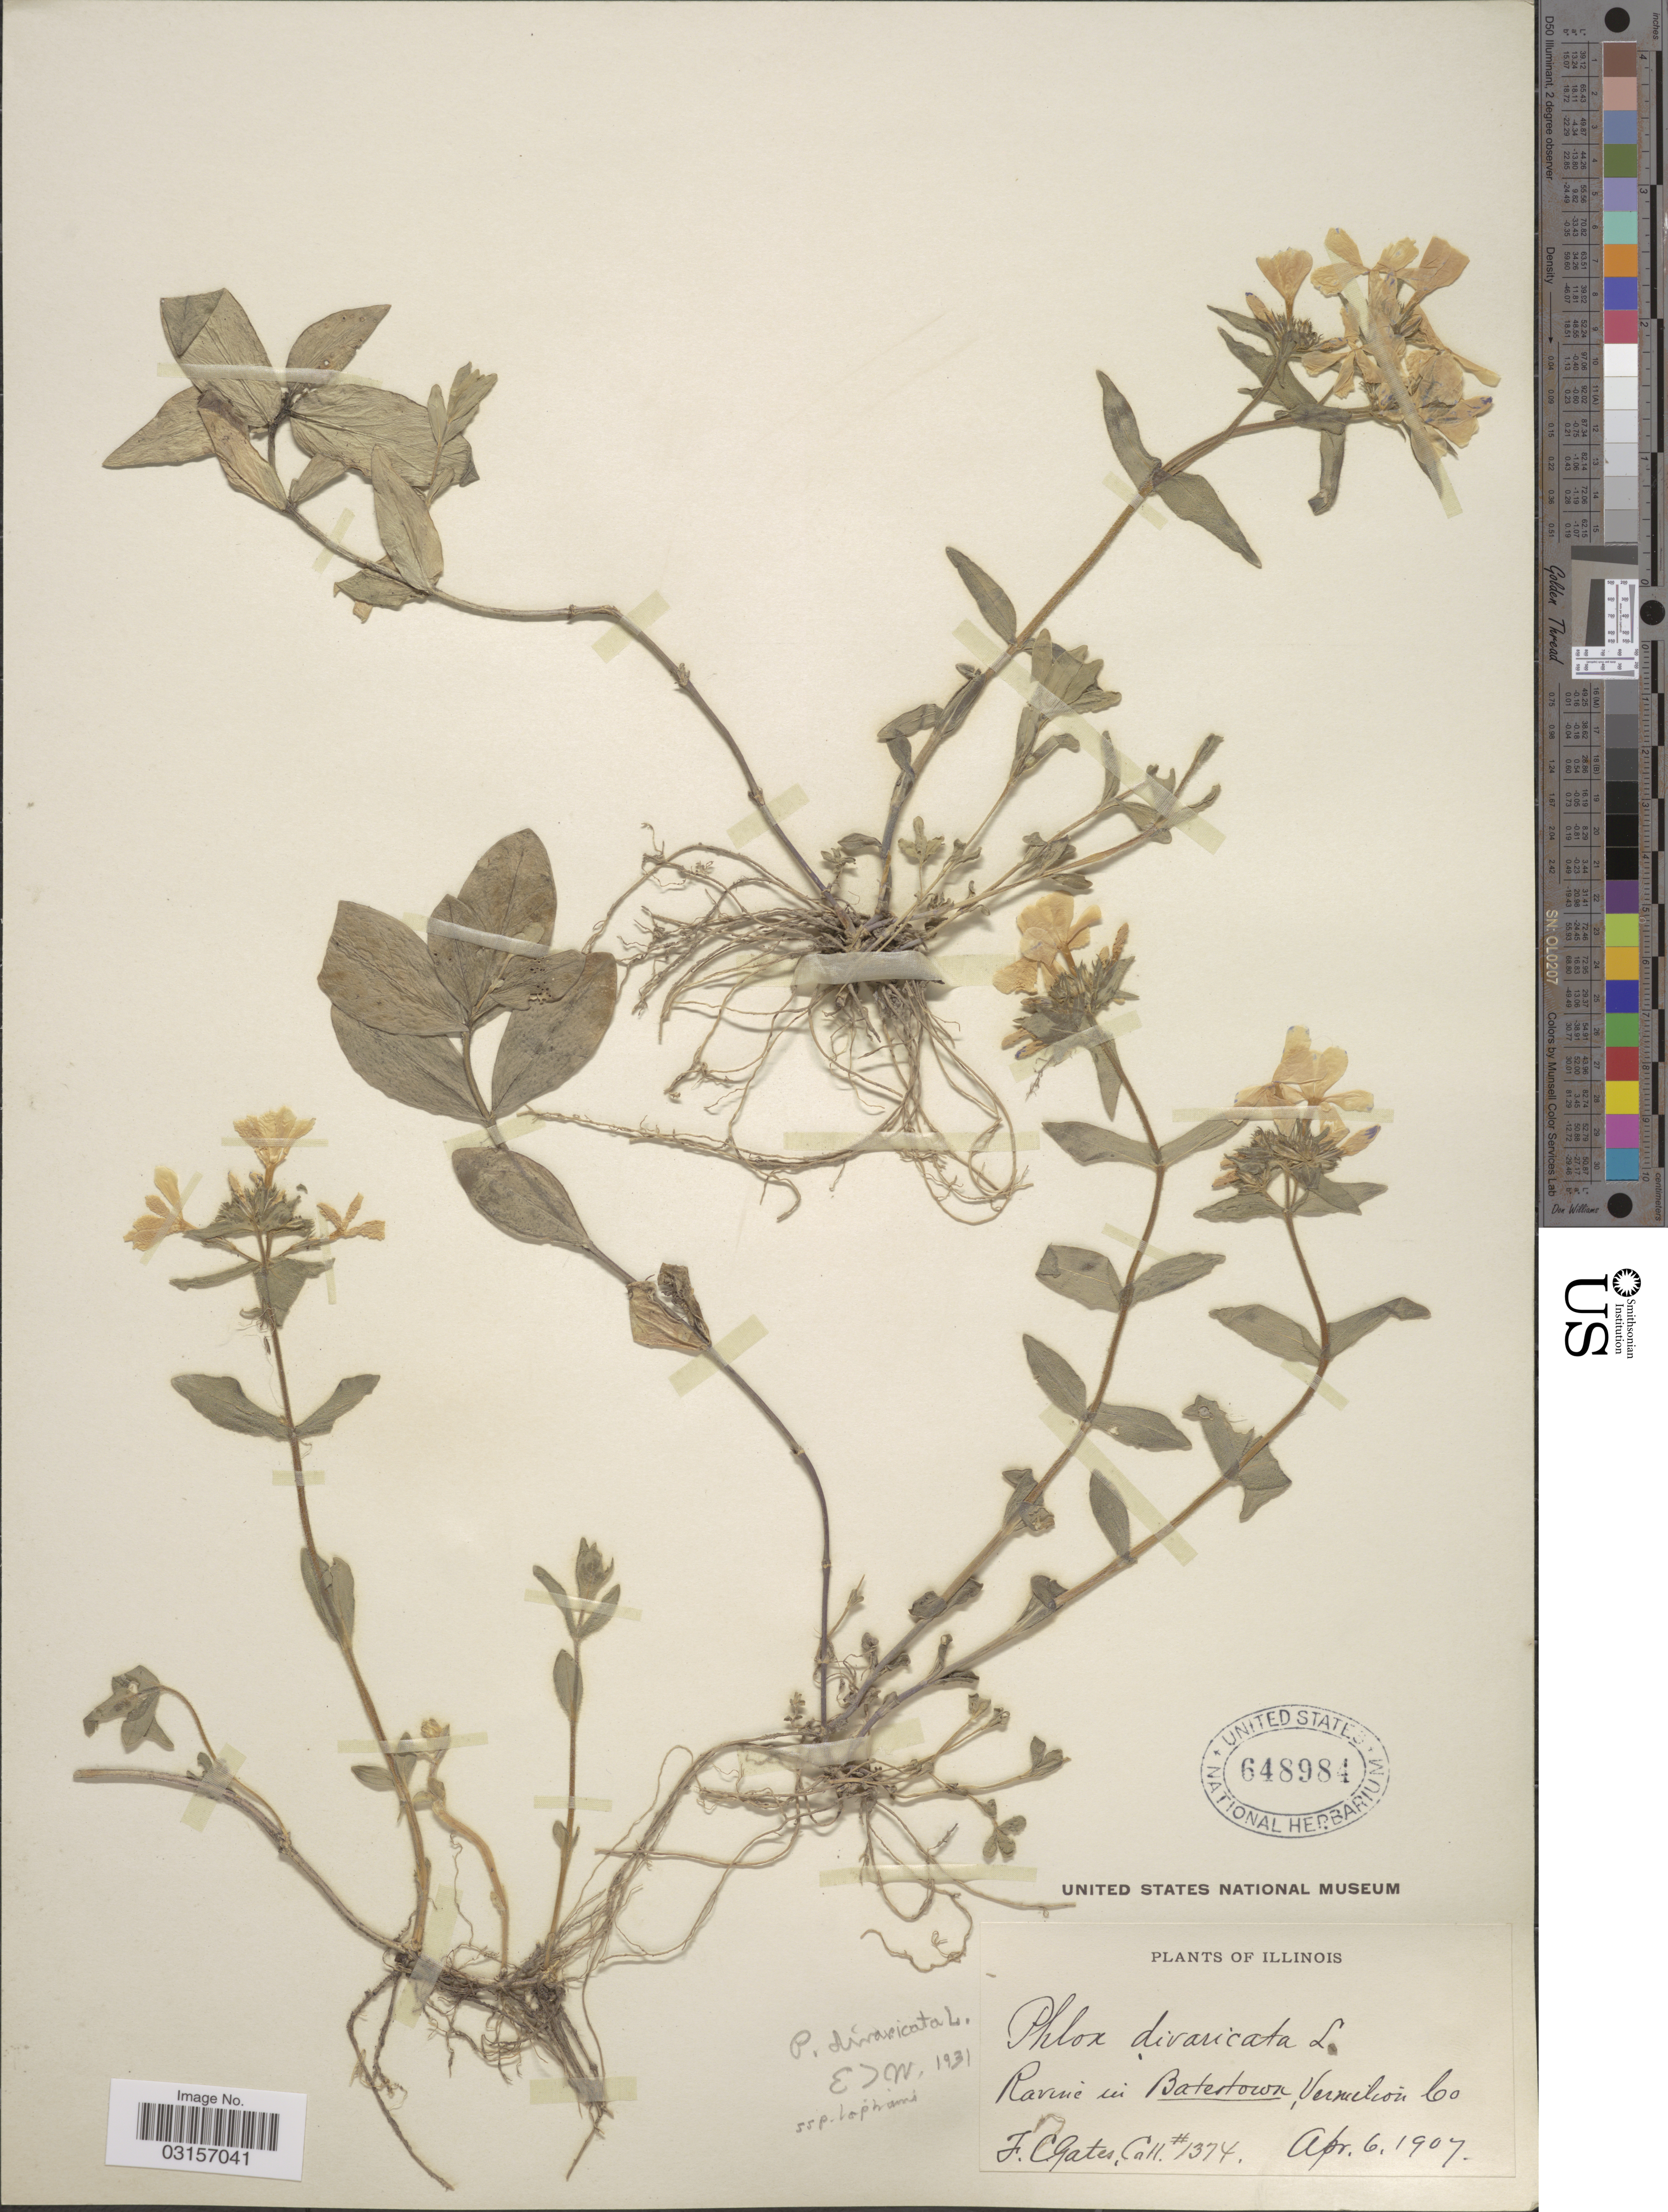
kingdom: Plantae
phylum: Tracheophyta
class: Magnoliopsida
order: Ericales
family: Polemoniaceae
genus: Phlox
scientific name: Phlox divaricata subsp. laphamii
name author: (Alph. Wood) Wherry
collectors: F. C. Gates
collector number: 1374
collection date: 1907-04-06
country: United States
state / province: Illinois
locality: Ravine in Batestown, Vermilion Co.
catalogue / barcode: US 648984